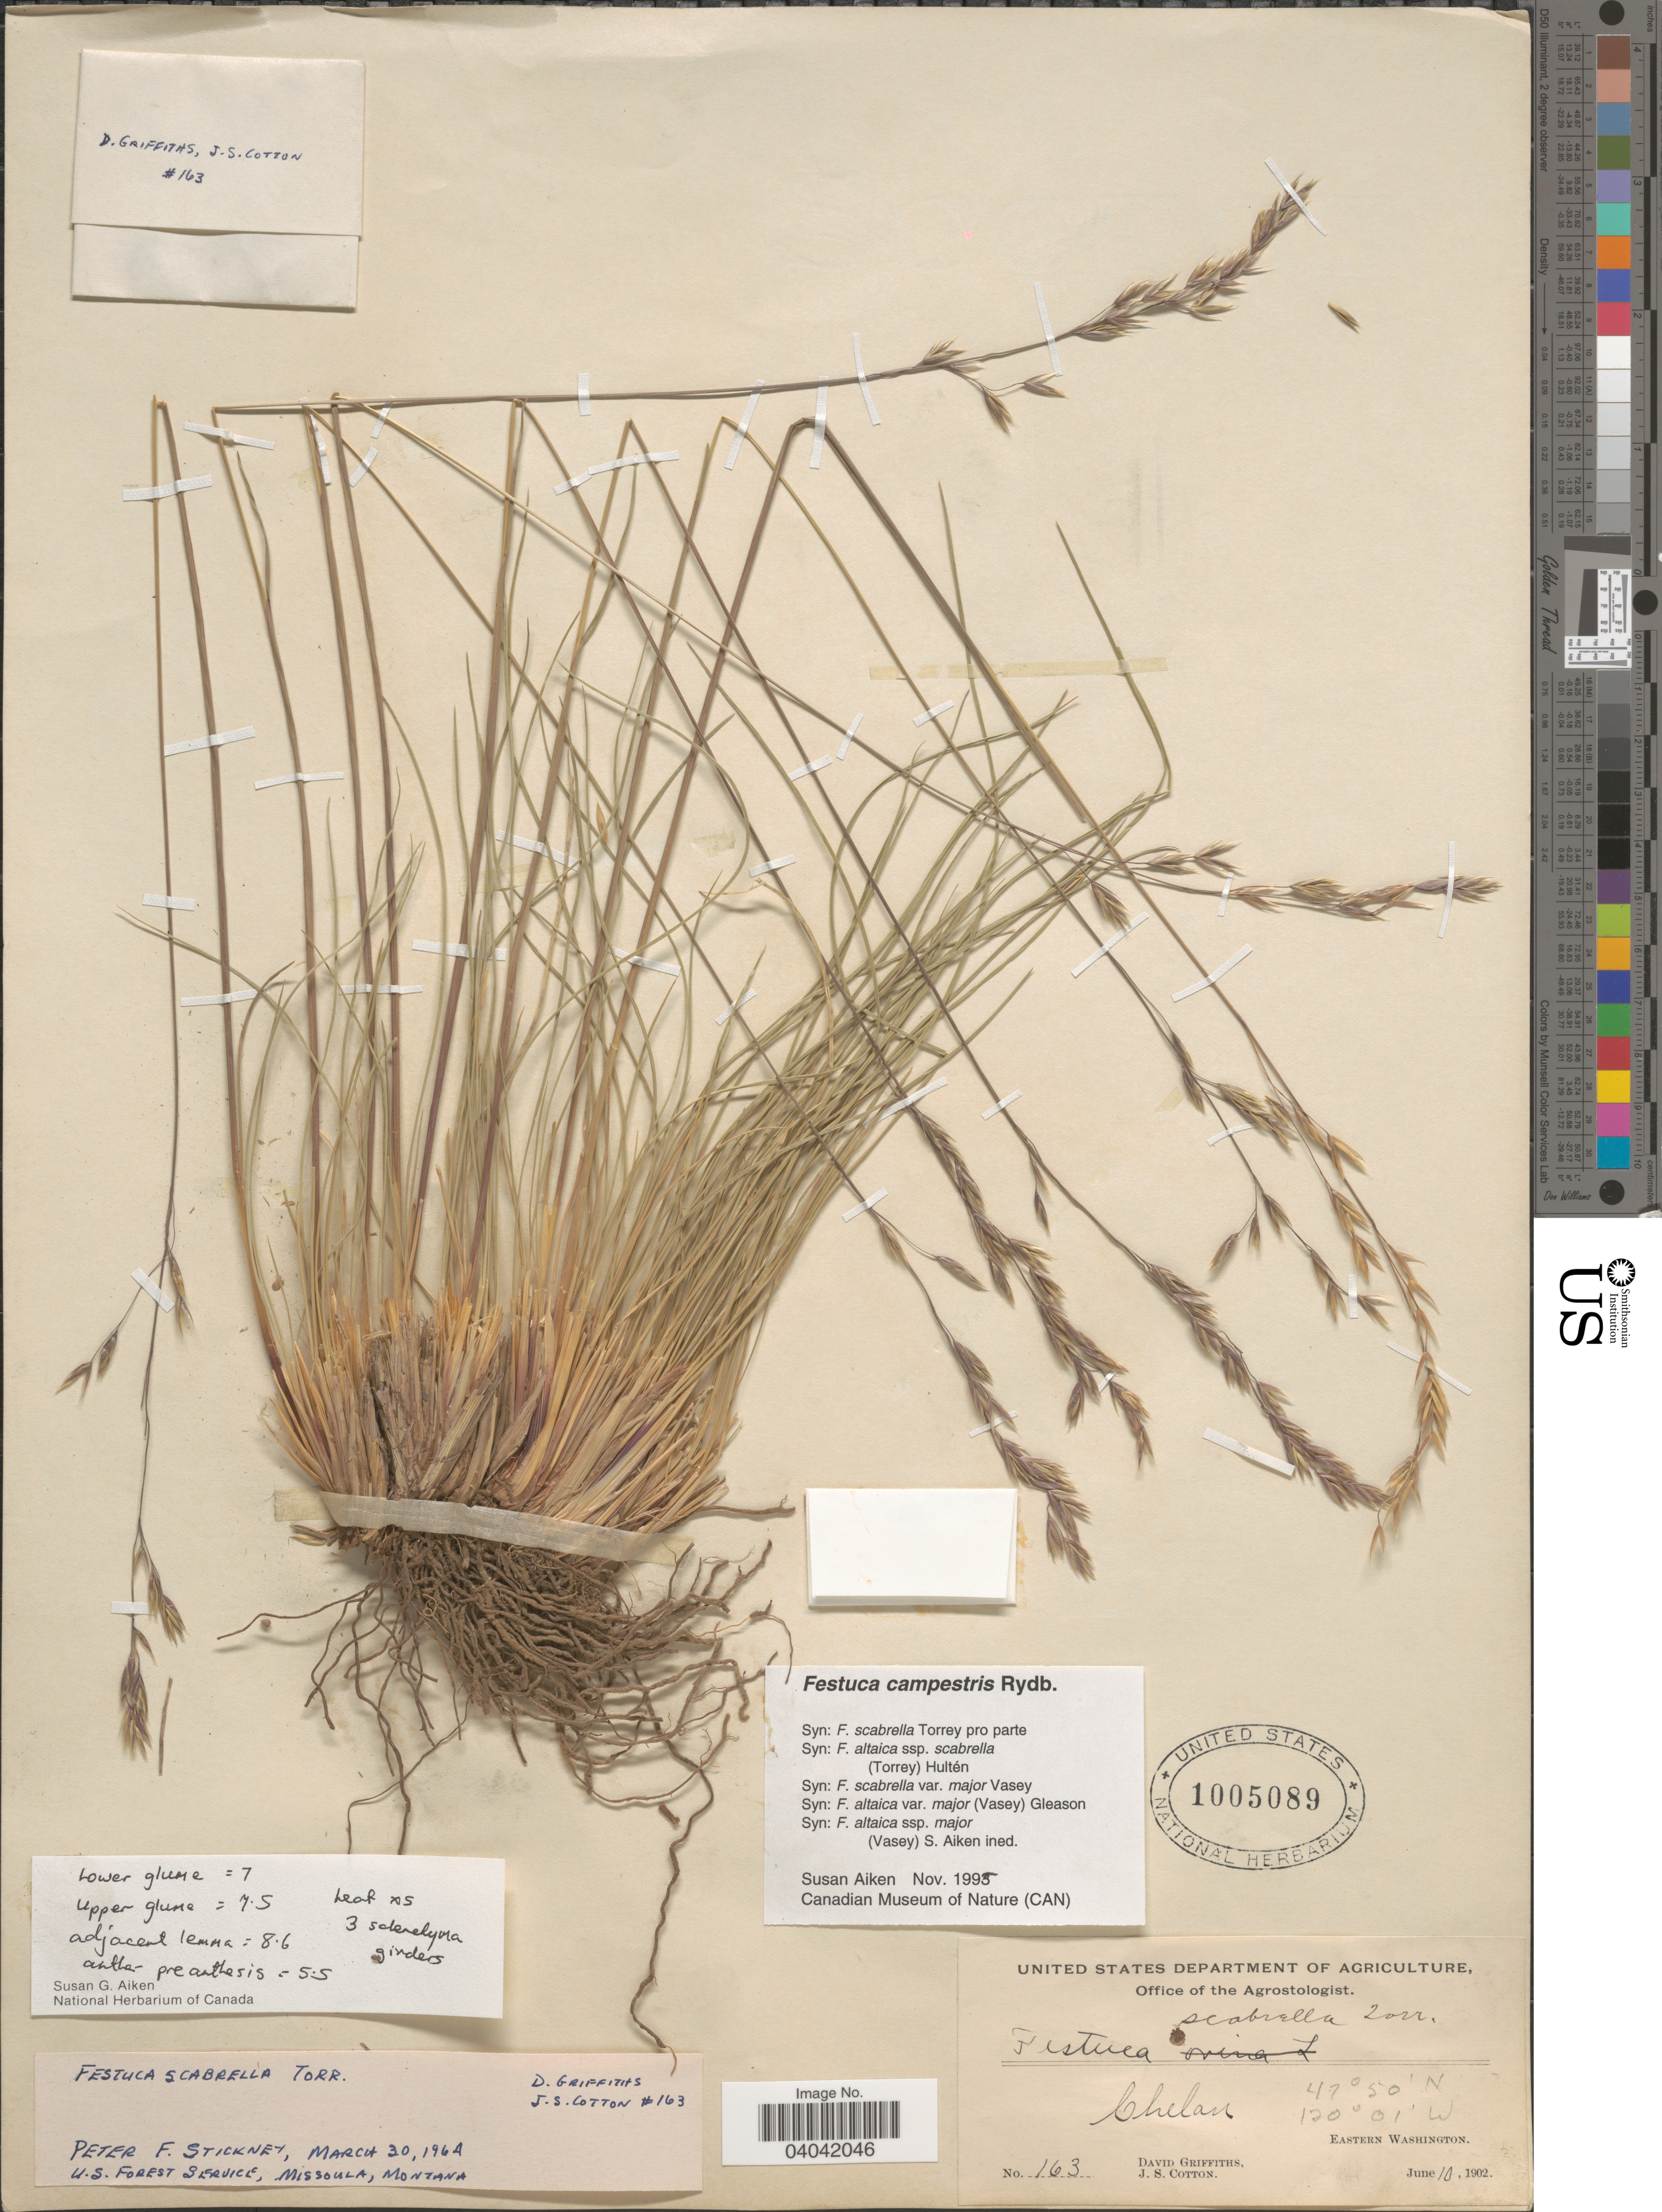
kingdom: Plantae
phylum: Tracheophyta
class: Liliopsida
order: Poales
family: Poaceae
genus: Festuca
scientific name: Festuca campestris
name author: Rydb.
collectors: D. Griffiths & J. S. Cotton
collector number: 163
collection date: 1902-06-10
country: United States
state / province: Washington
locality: Chelan. Eastern Washington.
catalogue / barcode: US 1005089